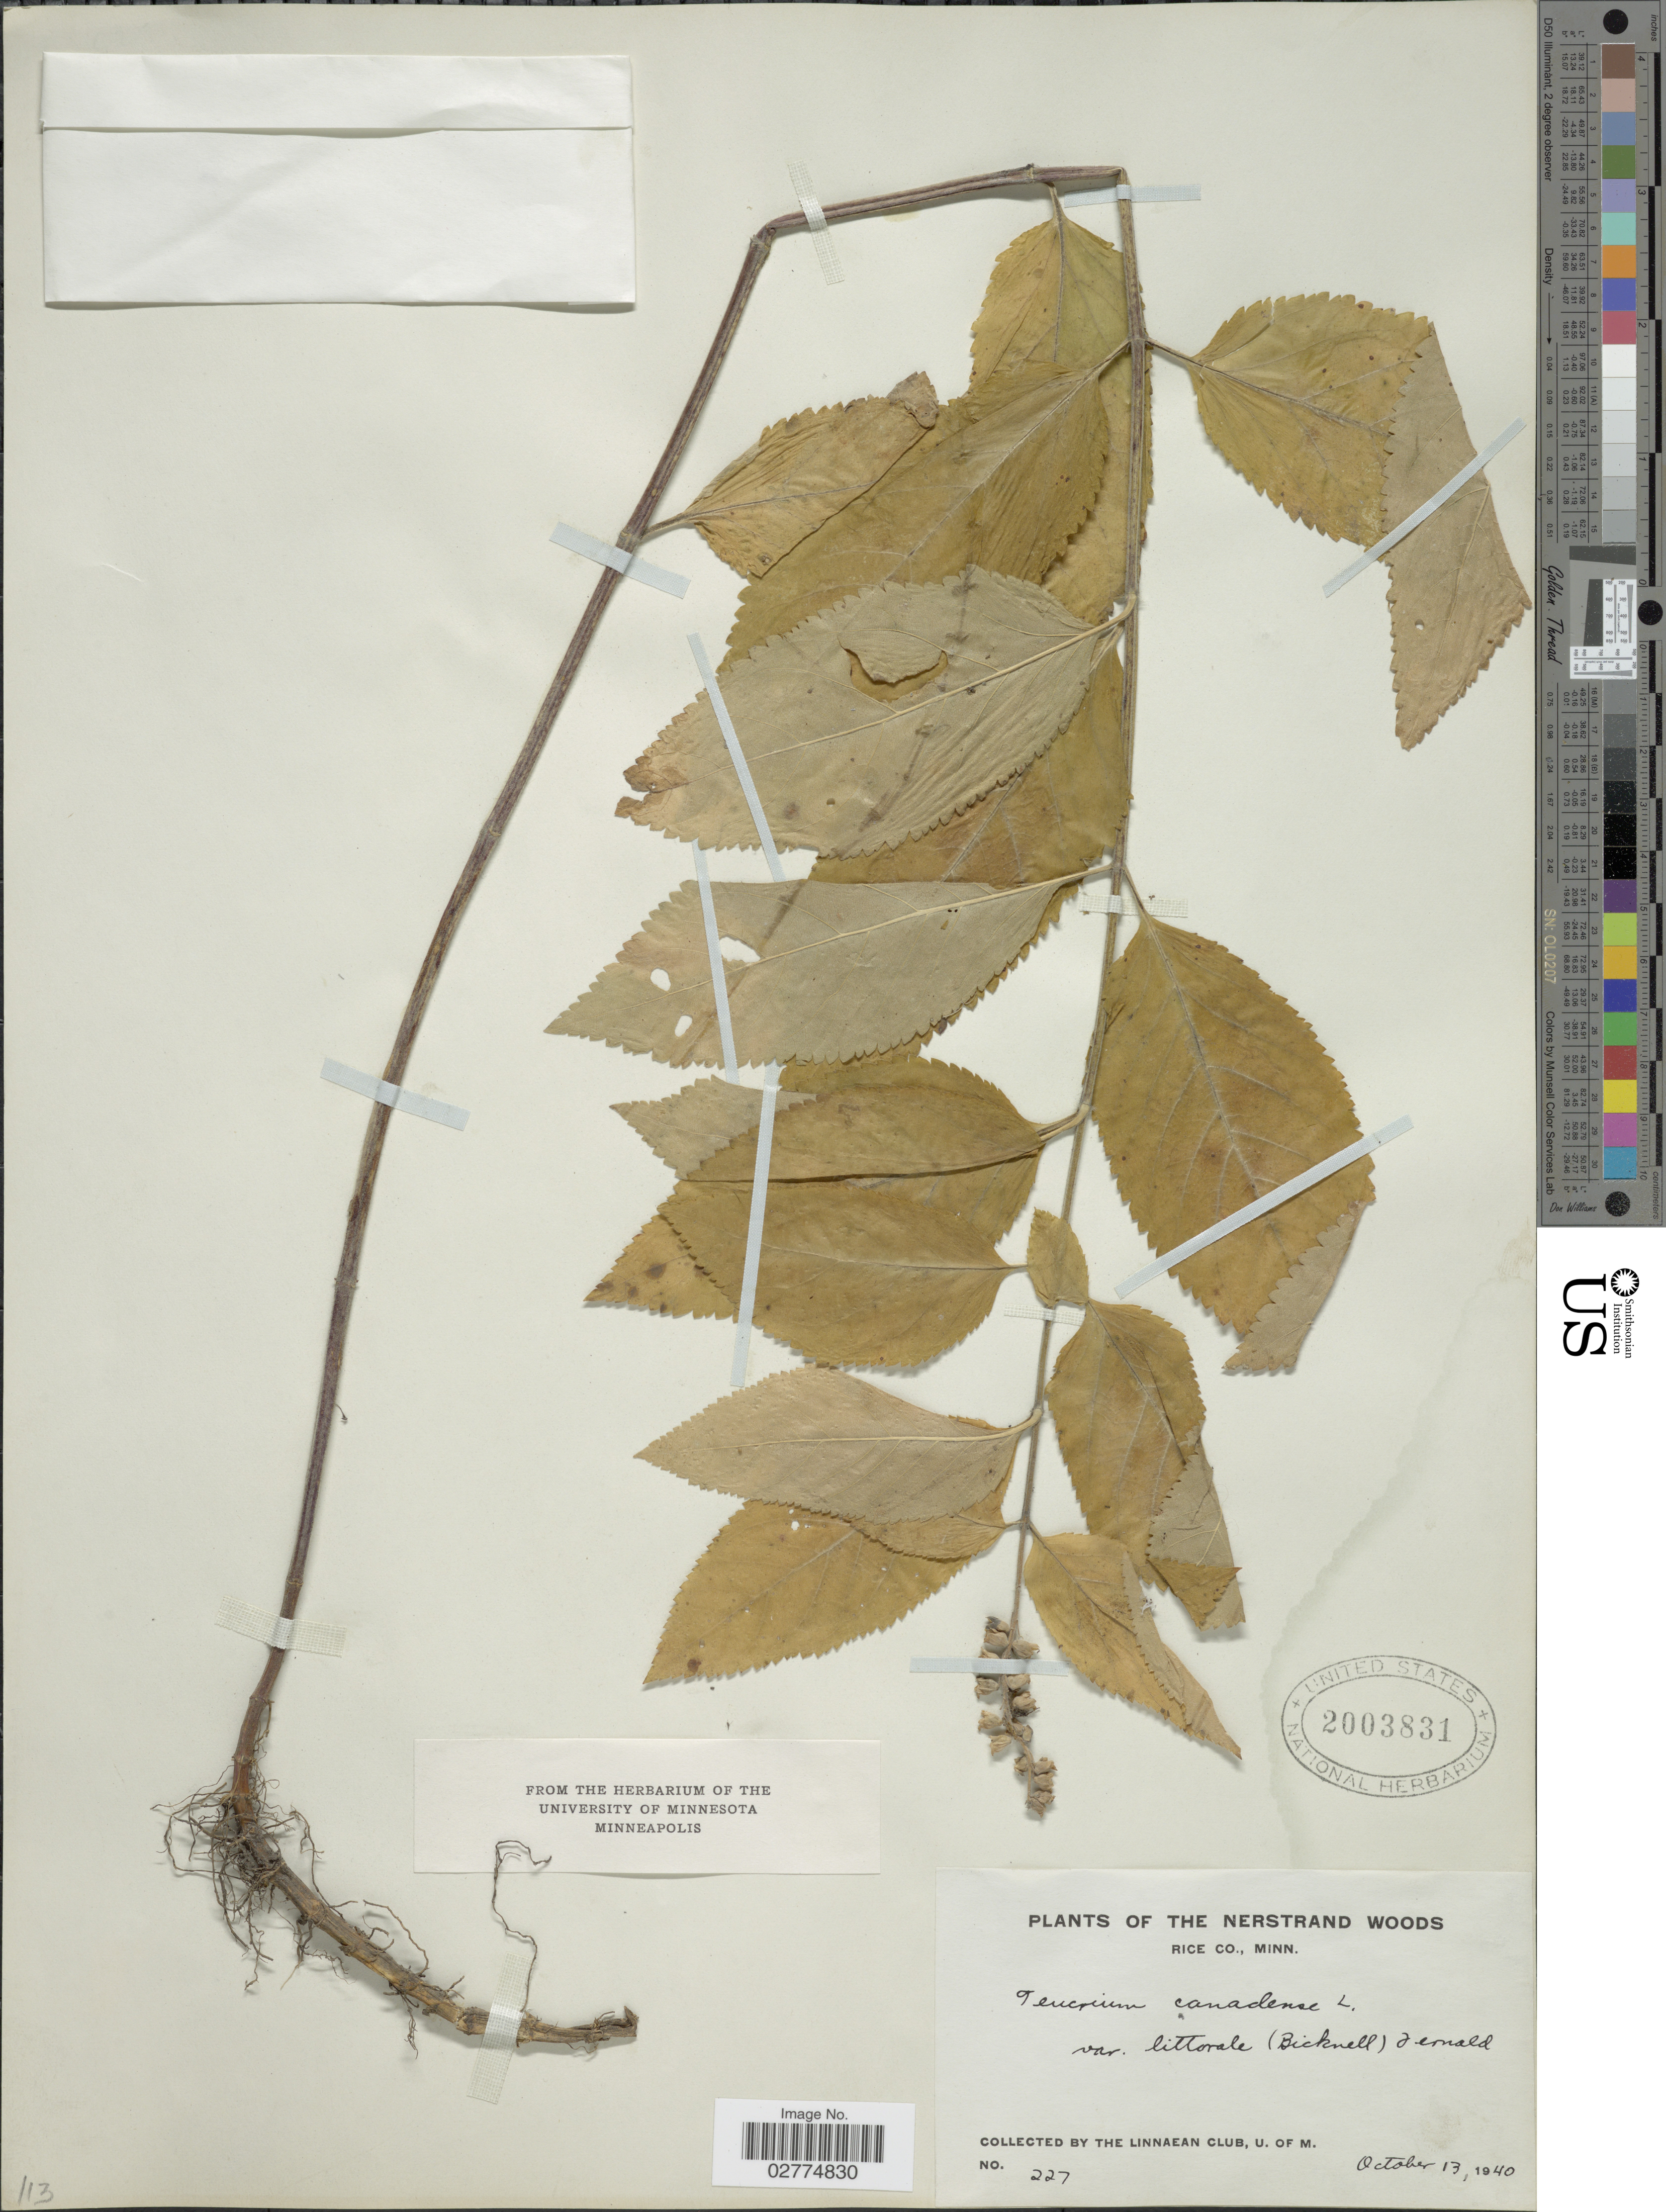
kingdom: Plantae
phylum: Tracheophyta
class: Magnoliopsida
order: Lamiales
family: Lamiaceae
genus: Teucrium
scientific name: Teucrium canadense var. occidentale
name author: (A. Gray) E. M. McClint. & Epling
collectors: The Linnaean Club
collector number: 227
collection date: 1940-10-13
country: United States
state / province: Minnesota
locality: The Nerstrand Woods, Rice Co., Minn.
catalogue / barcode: US 2003831